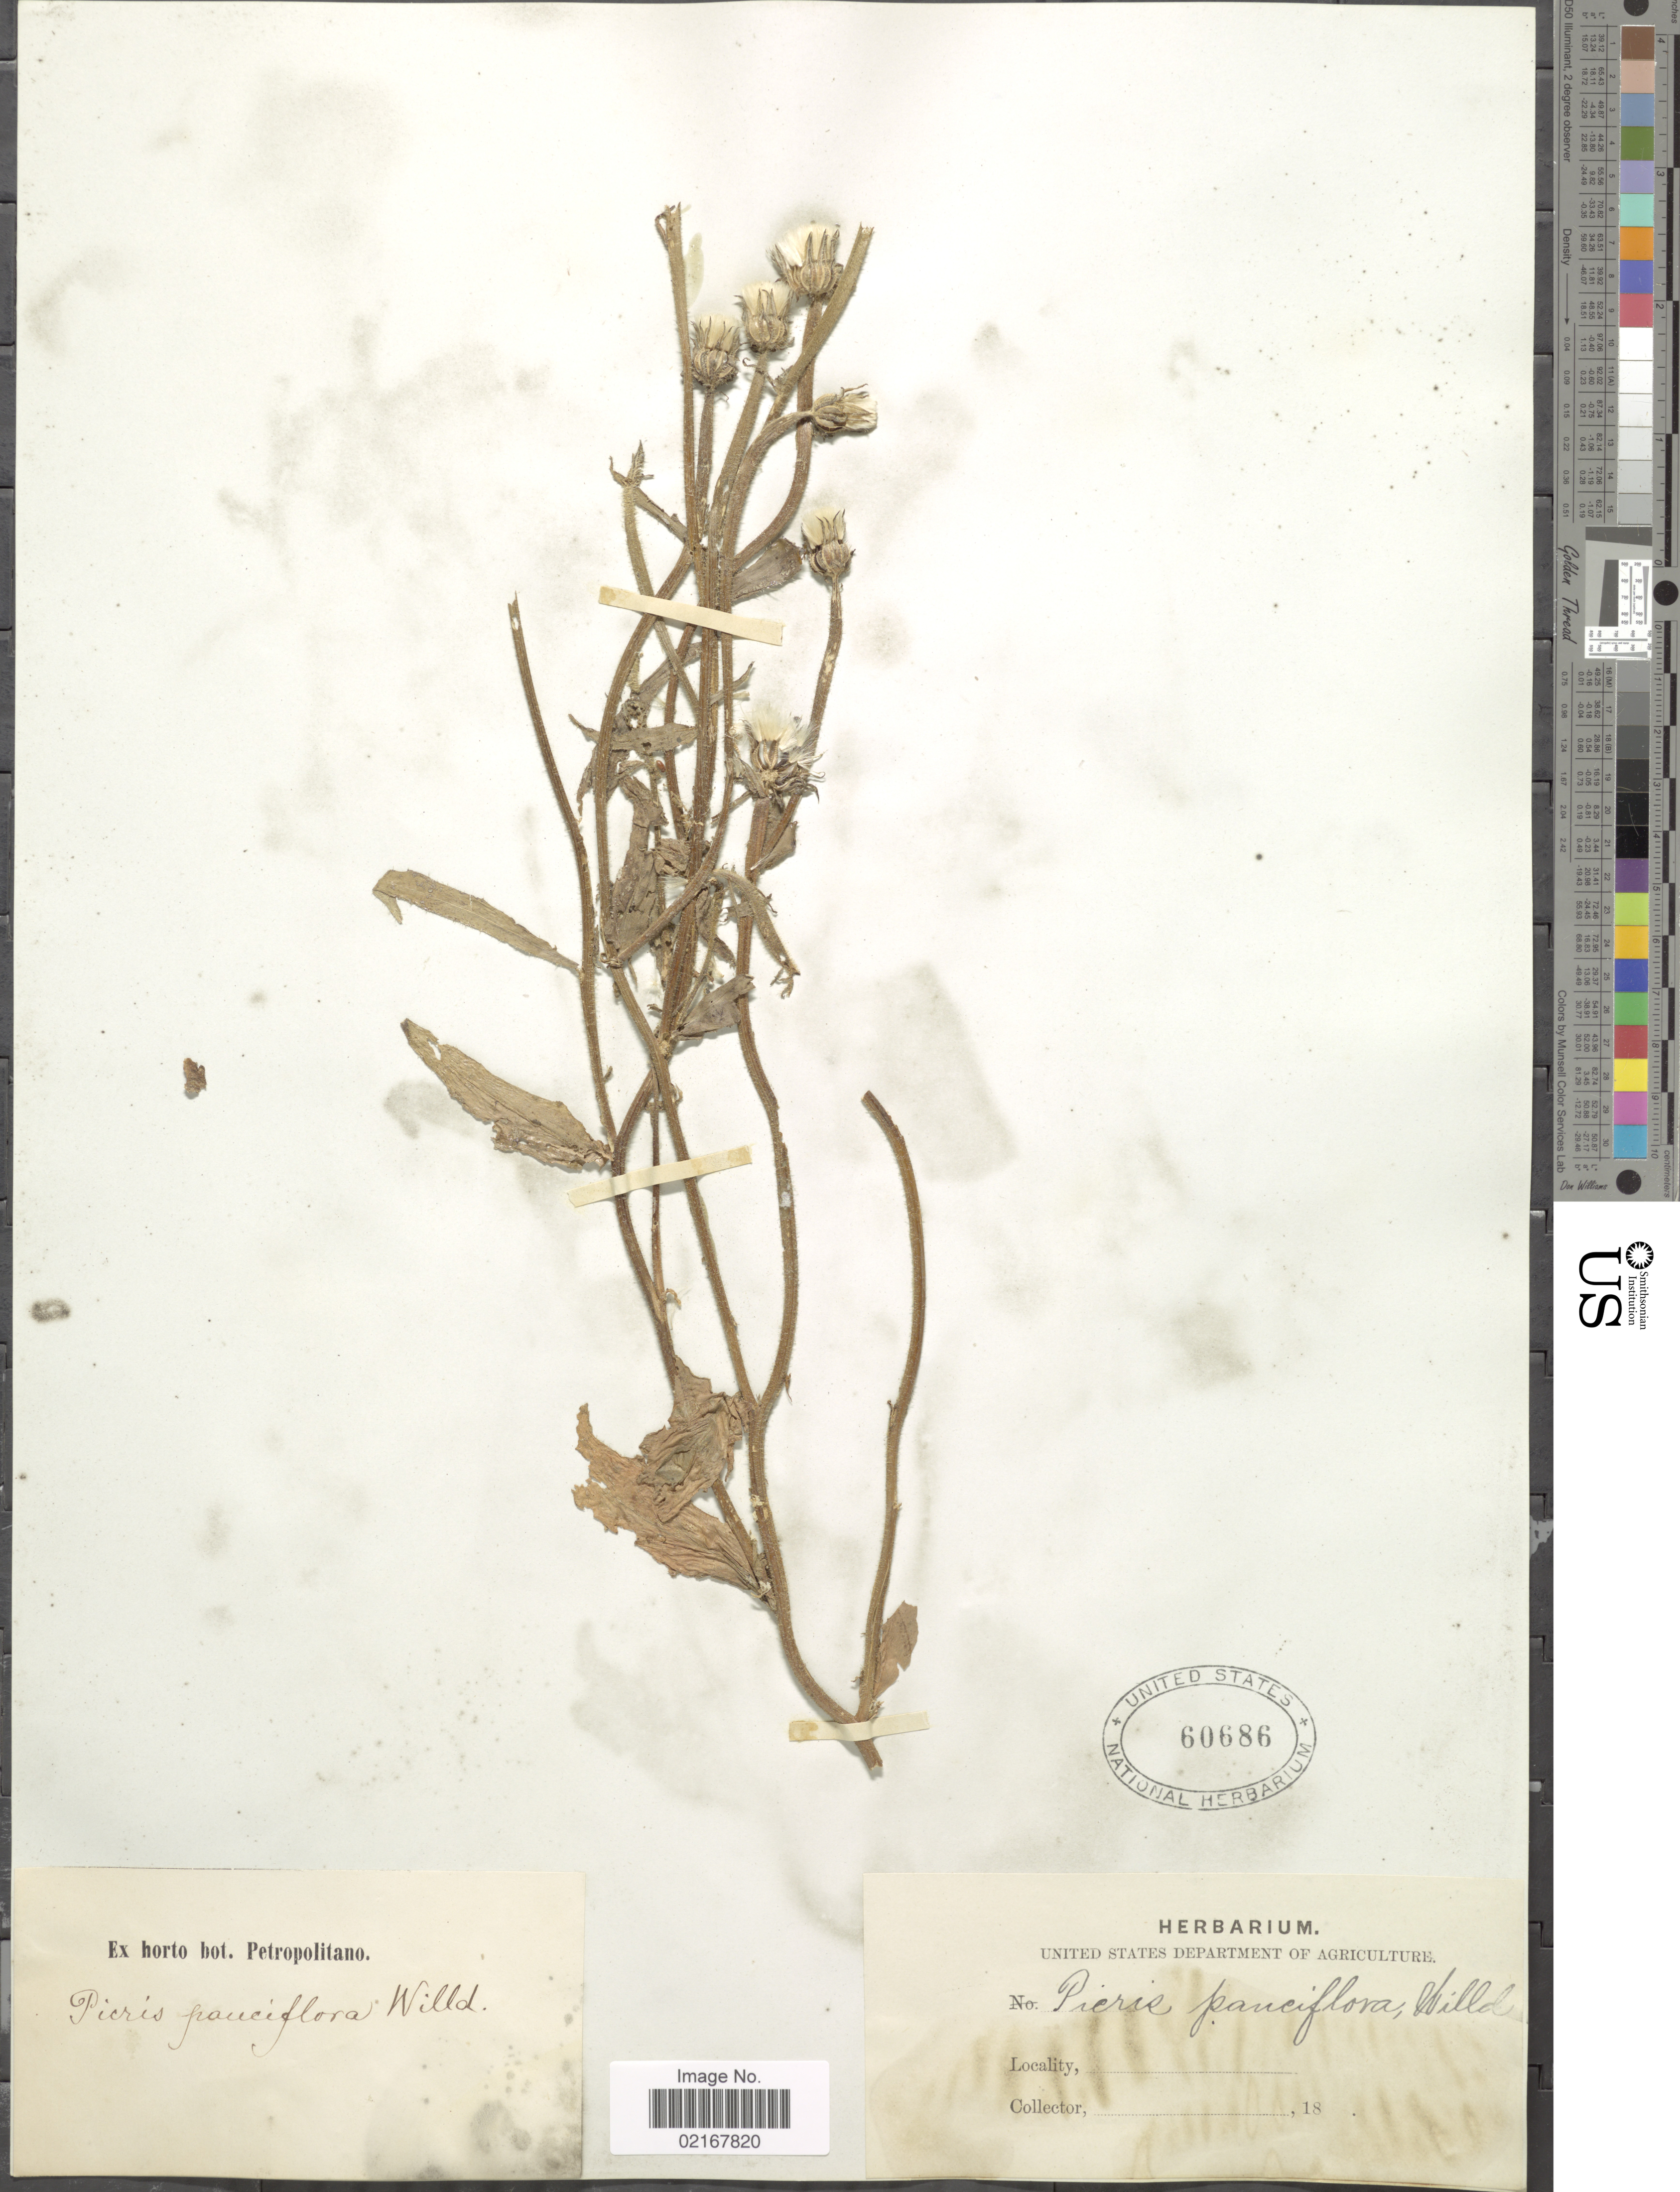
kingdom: Plantae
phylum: Tracheophyta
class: Magnoliopsida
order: Asterales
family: Asteraceae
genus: Picris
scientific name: Picris pauciflora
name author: Willd.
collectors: ex Horto Bot. Petropolitano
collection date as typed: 18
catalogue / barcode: US 60686